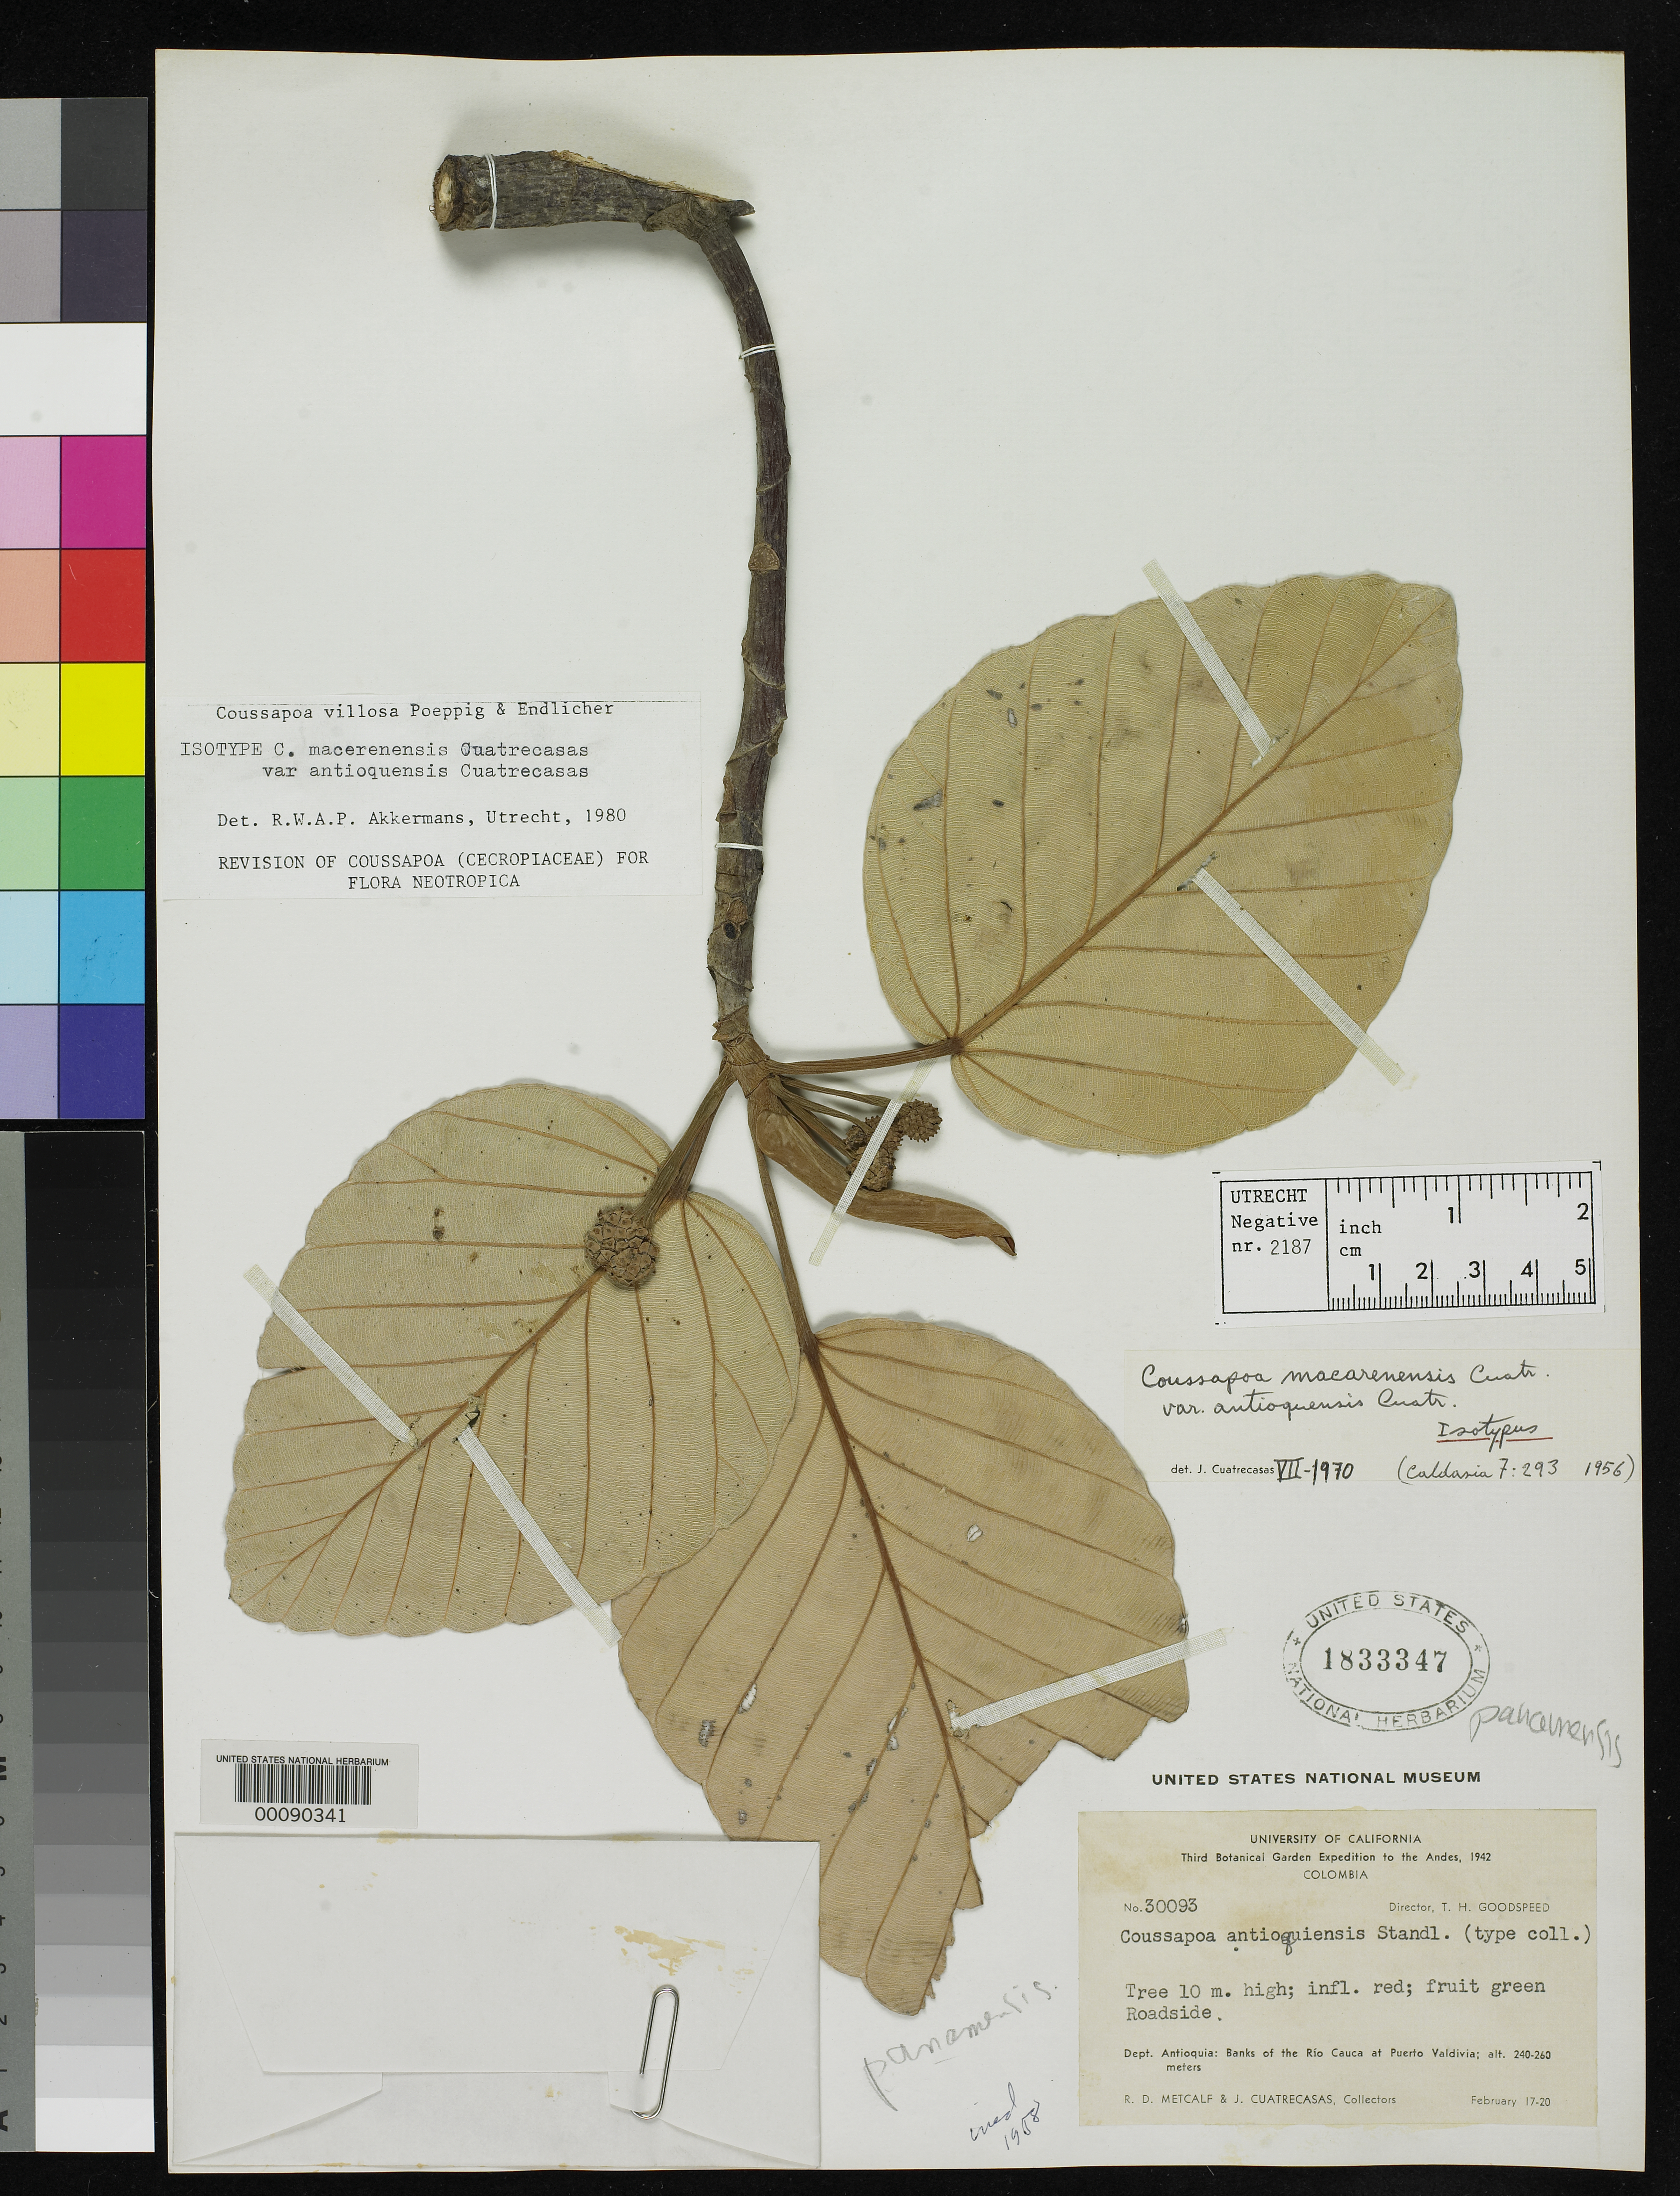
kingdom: Plantae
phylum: Tracheophyta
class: Magnoliopsida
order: Rosales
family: Urticaceae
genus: Coussapoa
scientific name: Coussapoa macarenensis var. antioquiensis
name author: Cuatrec.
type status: Isotype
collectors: R. D. Metcalf & J. Cuatrecasas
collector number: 30093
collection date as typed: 17 Feb 1942 to 20 Feb 1942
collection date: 1942-02-17/1942-02-20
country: Colombia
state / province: Antioquia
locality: Banks of Rio Cauca at Puerto Valdivia.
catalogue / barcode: US 1833347